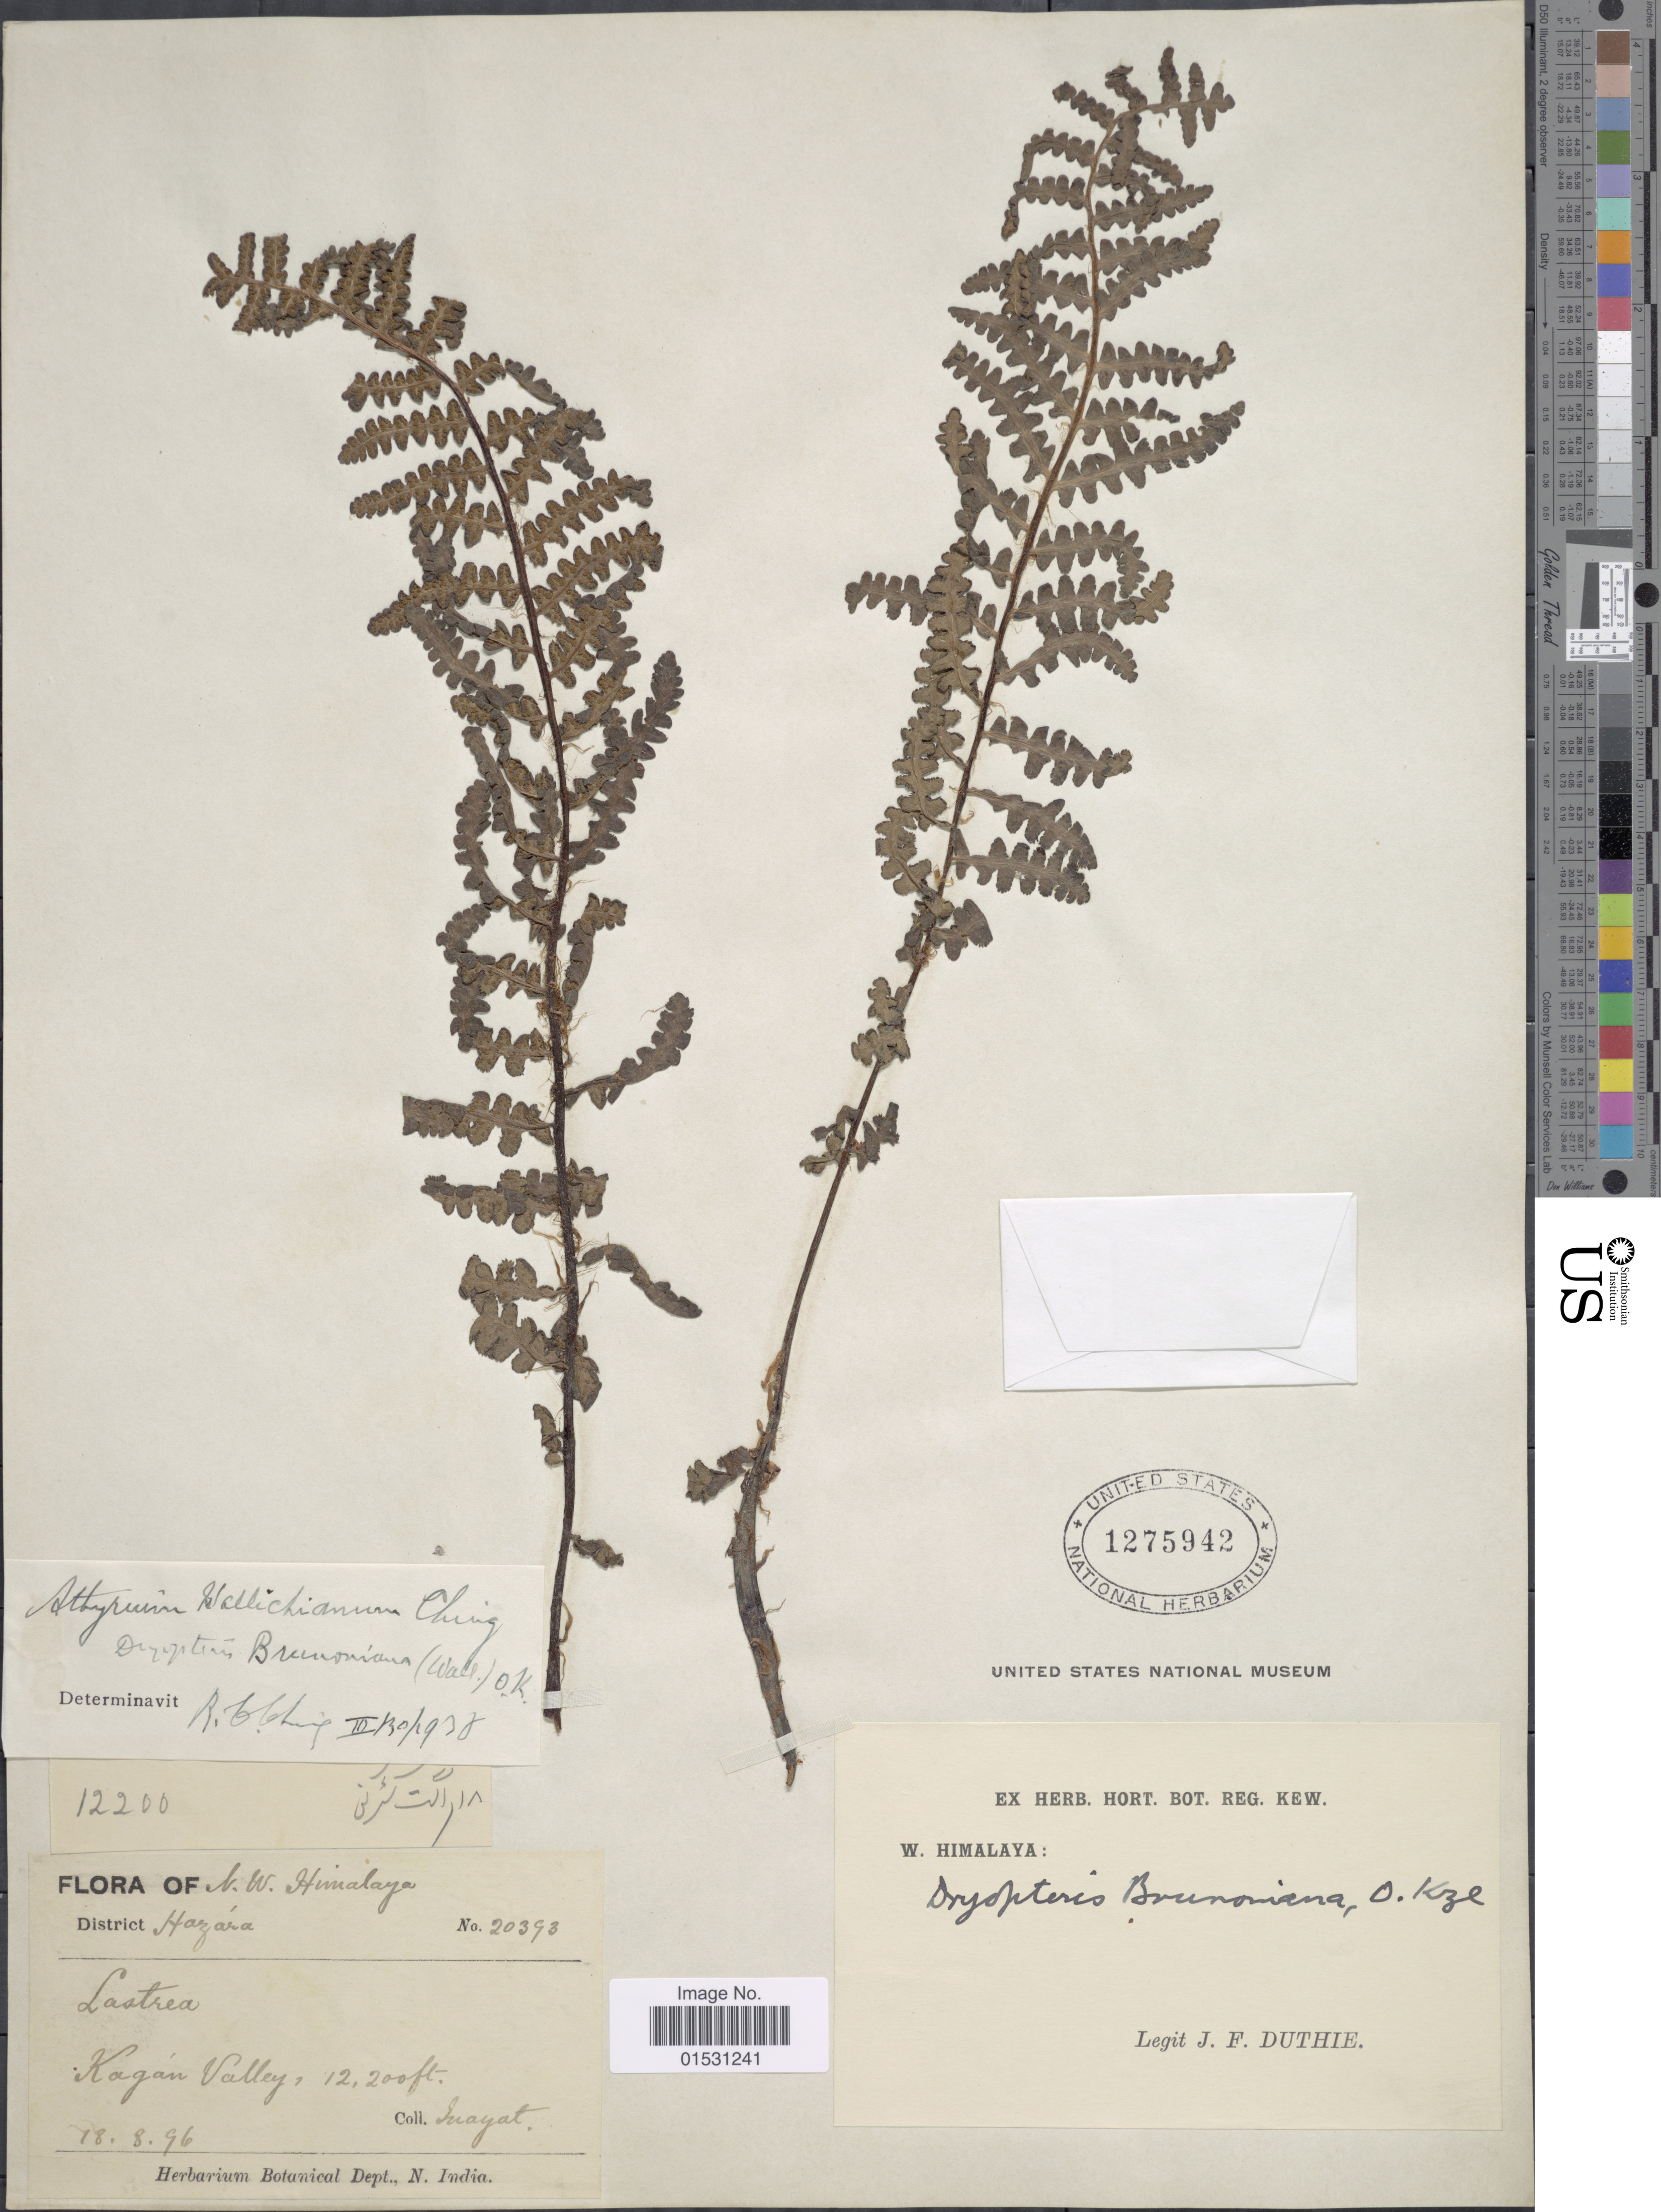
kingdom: Plantae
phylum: Tracheophyta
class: Polypodiopsida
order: Polypodiales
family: Athyriaceae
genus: Athyrium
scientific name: Athyrium wallickianum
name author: Ching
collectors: -. Inayat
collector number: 20393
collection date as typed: Transcribed d/m/y: 18/8/96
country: Pakistan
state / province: Khyber Pakhtunkhwa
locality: N.W. Himalaya. District Hazara. Kagan Valley.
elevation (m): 3719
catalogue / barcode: US 1275942